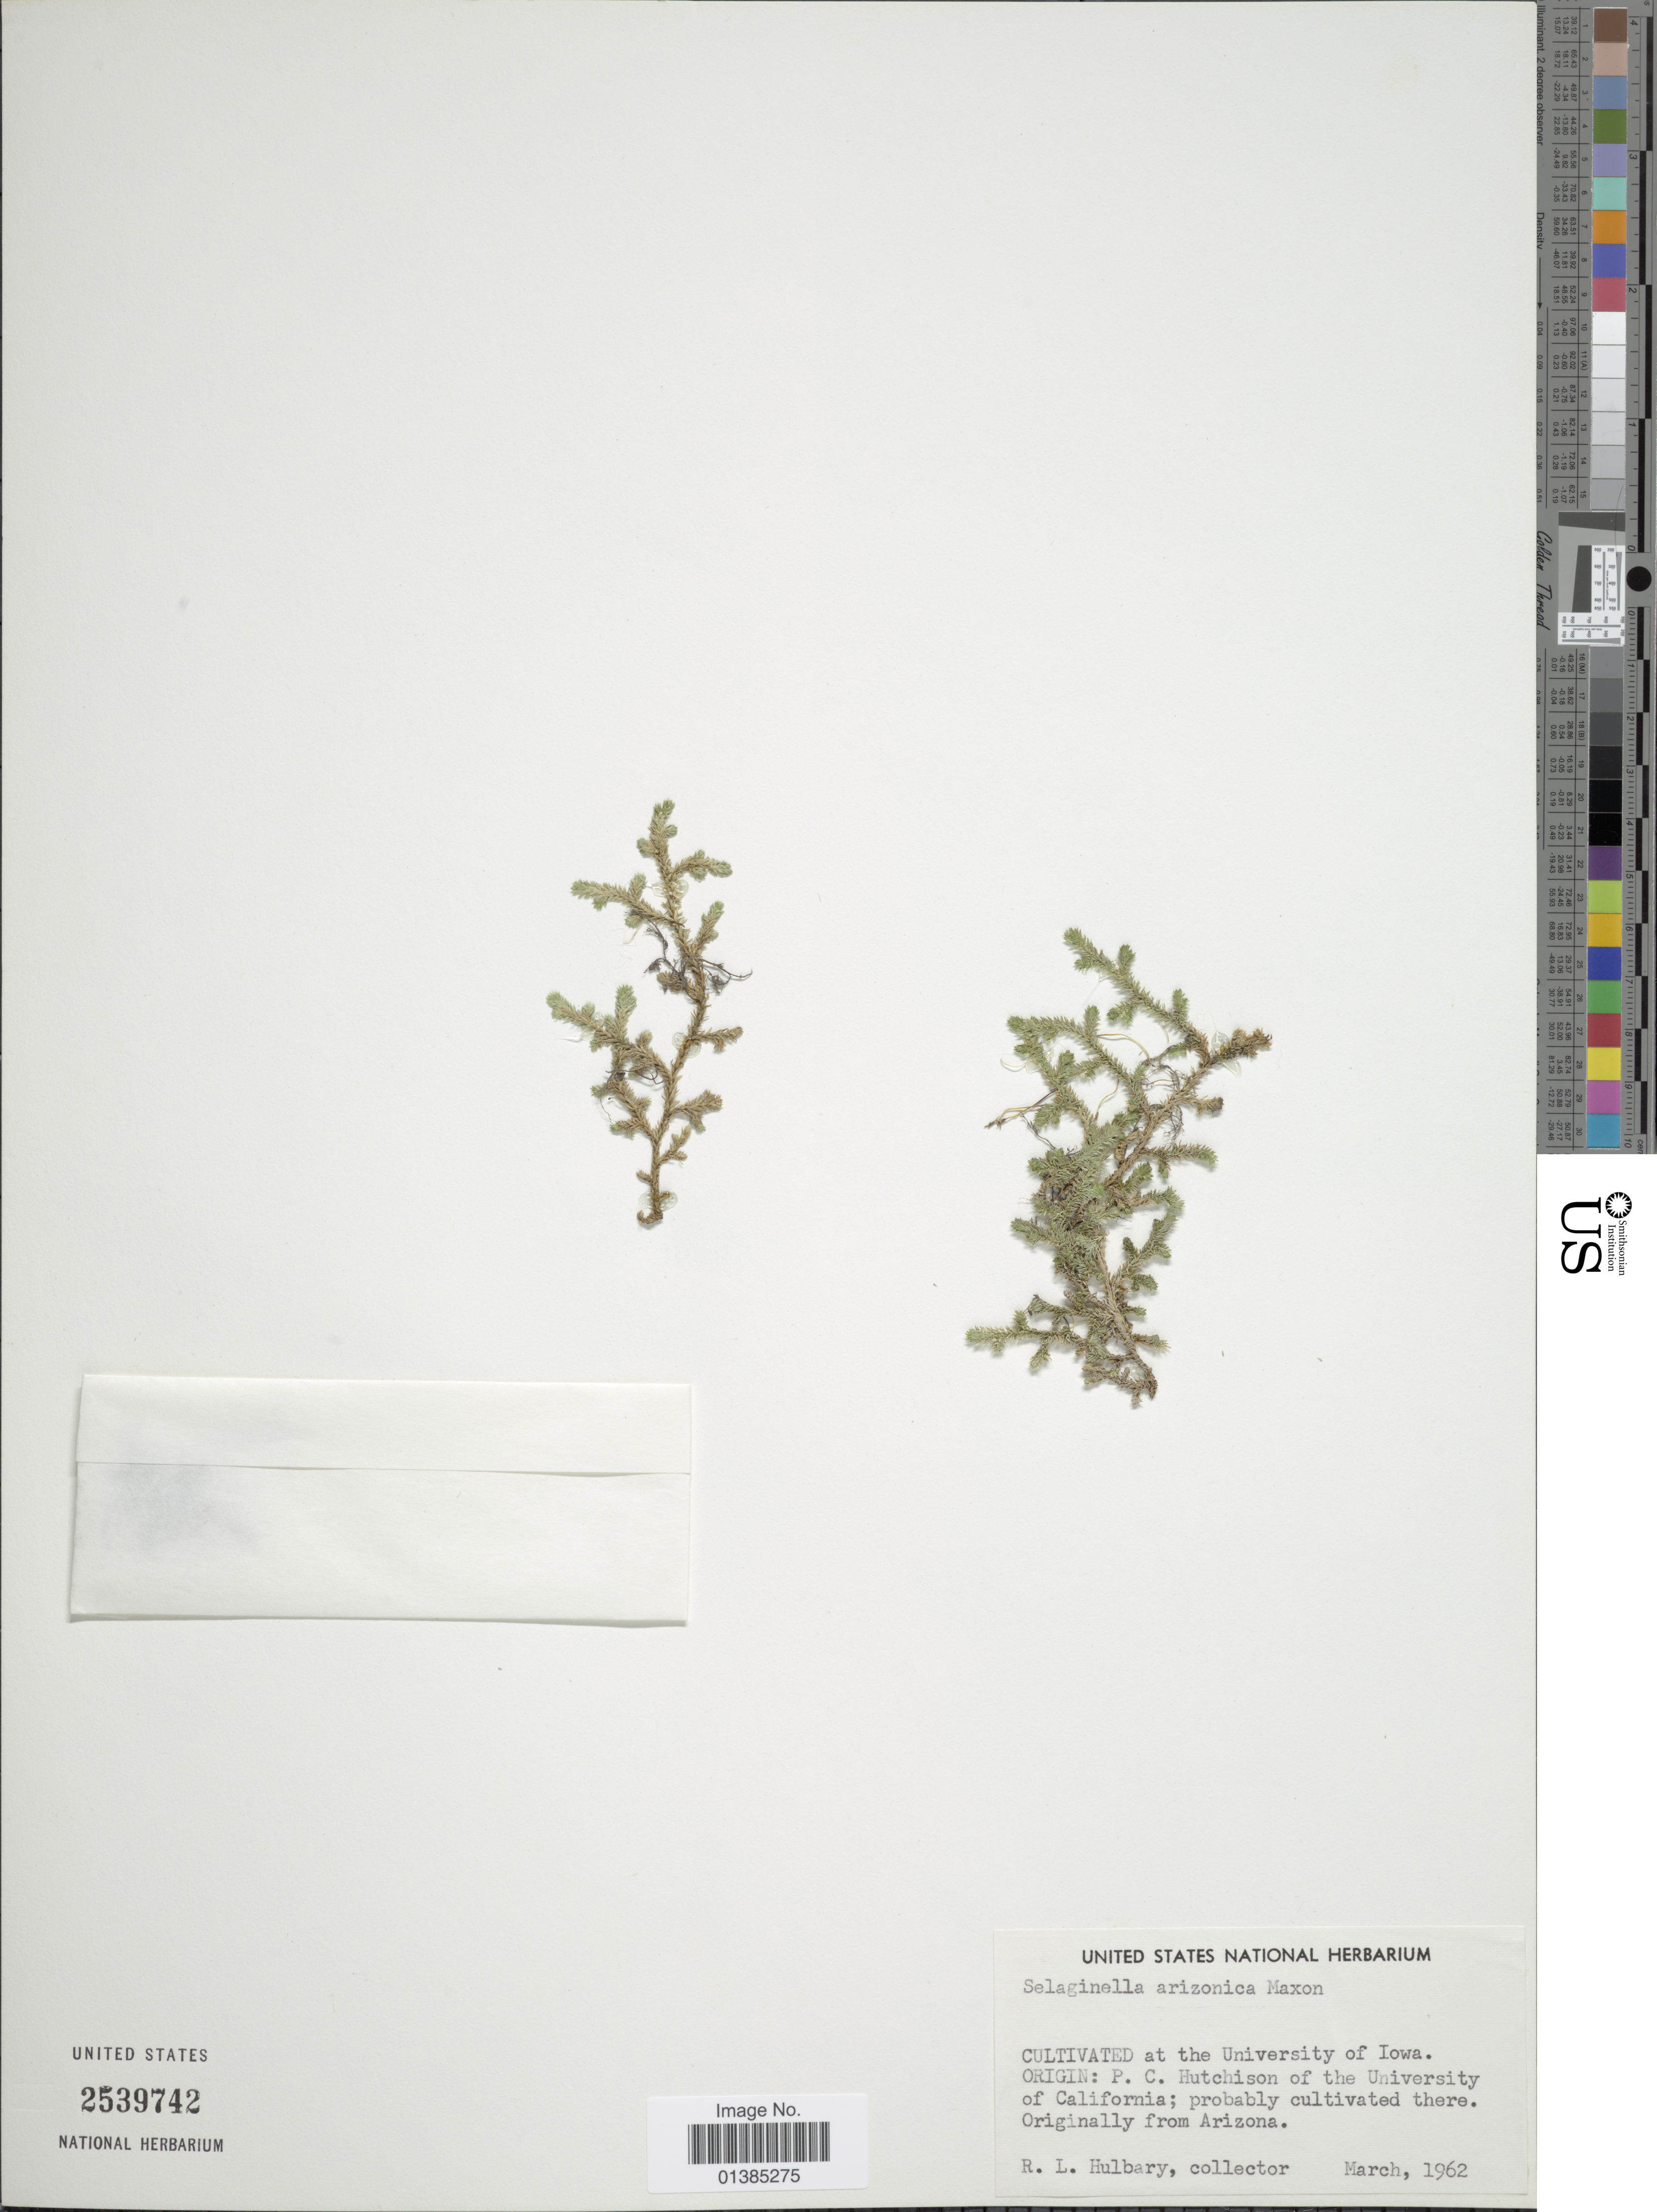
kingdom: Plantae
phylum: Tracheophyta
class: Lycopodiopsida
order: Selaginellales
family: Selaginellaceae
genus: Selaginella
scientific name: Selaginella arizonica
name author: Maxon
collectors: R. Hulbary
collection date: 1962-03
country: United States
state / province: Iowa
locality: Cultivated at the University of Iowa.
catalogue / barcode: US 2539742